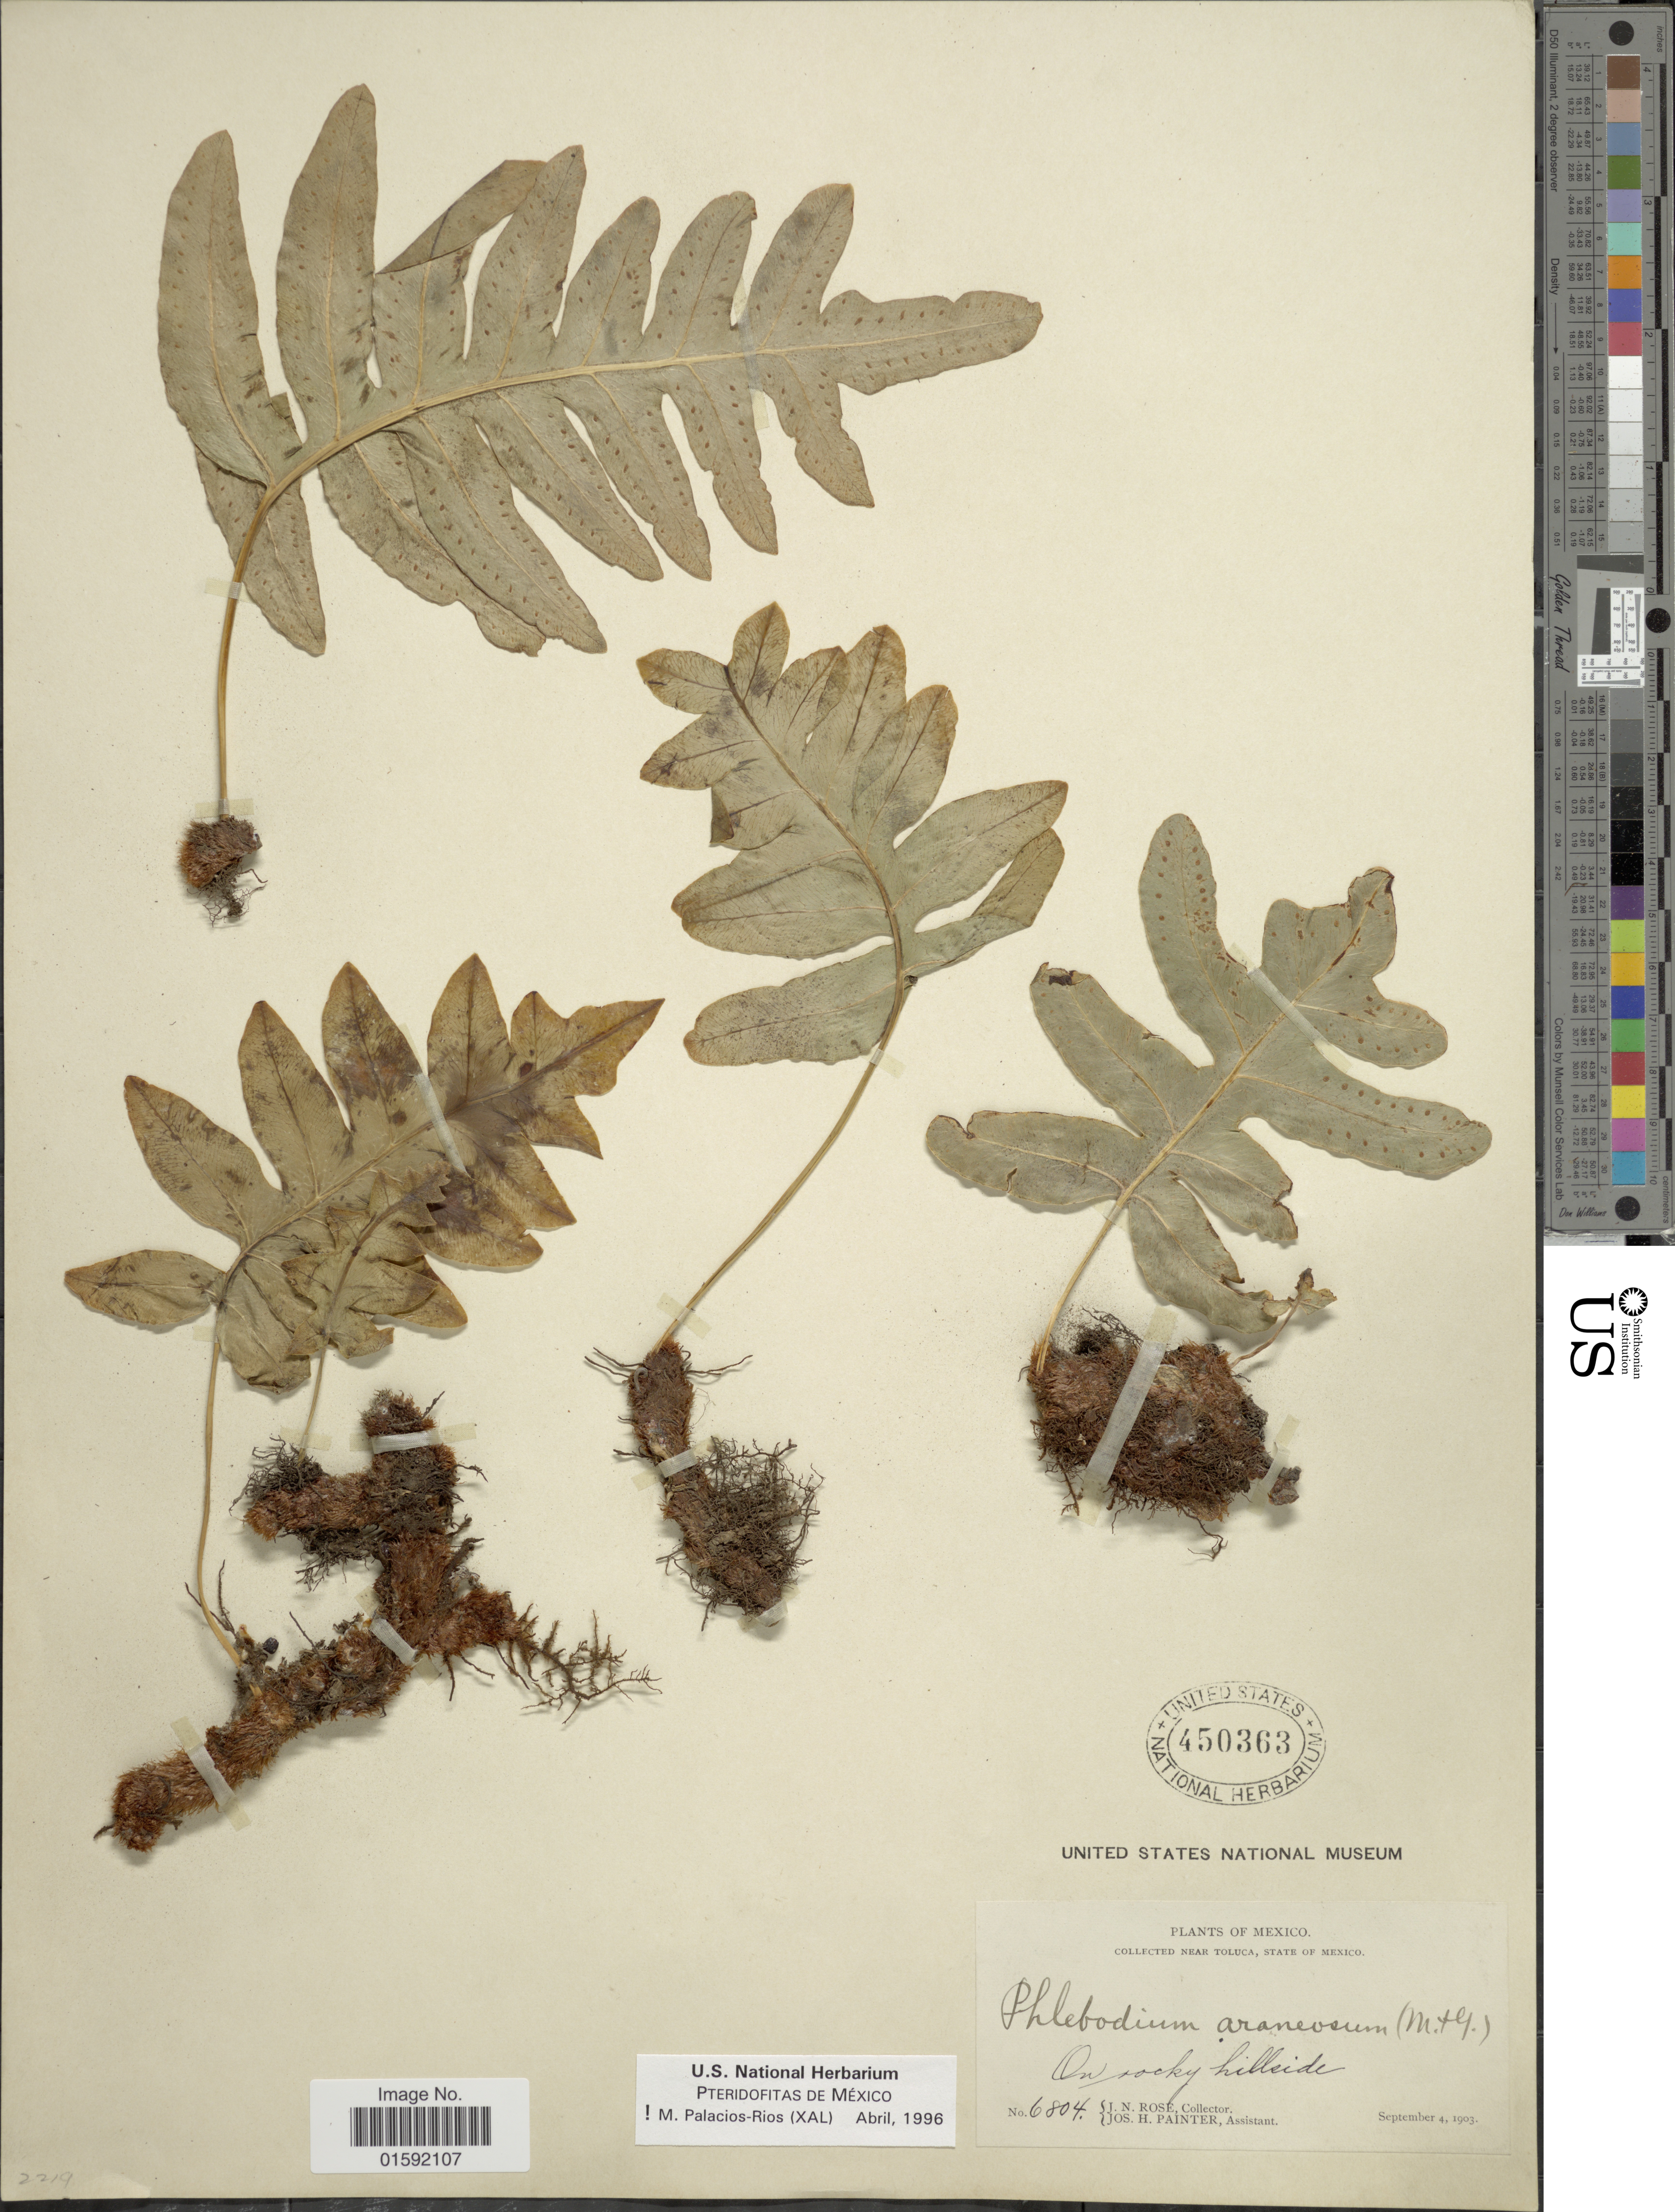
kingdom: Plantae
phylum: Tracheophyta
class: Polypodiopsida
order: Polypodiales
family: Polypodiaceae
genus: Phlebodium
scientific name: Phlebodium araneosum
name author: (M. Martens) Mickel & Beitel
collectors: J. N. Rose & J. H. Painter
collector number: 6804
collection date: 1903-09-04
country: Mexico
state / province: México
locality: Near Toluca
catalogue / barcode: US 450363